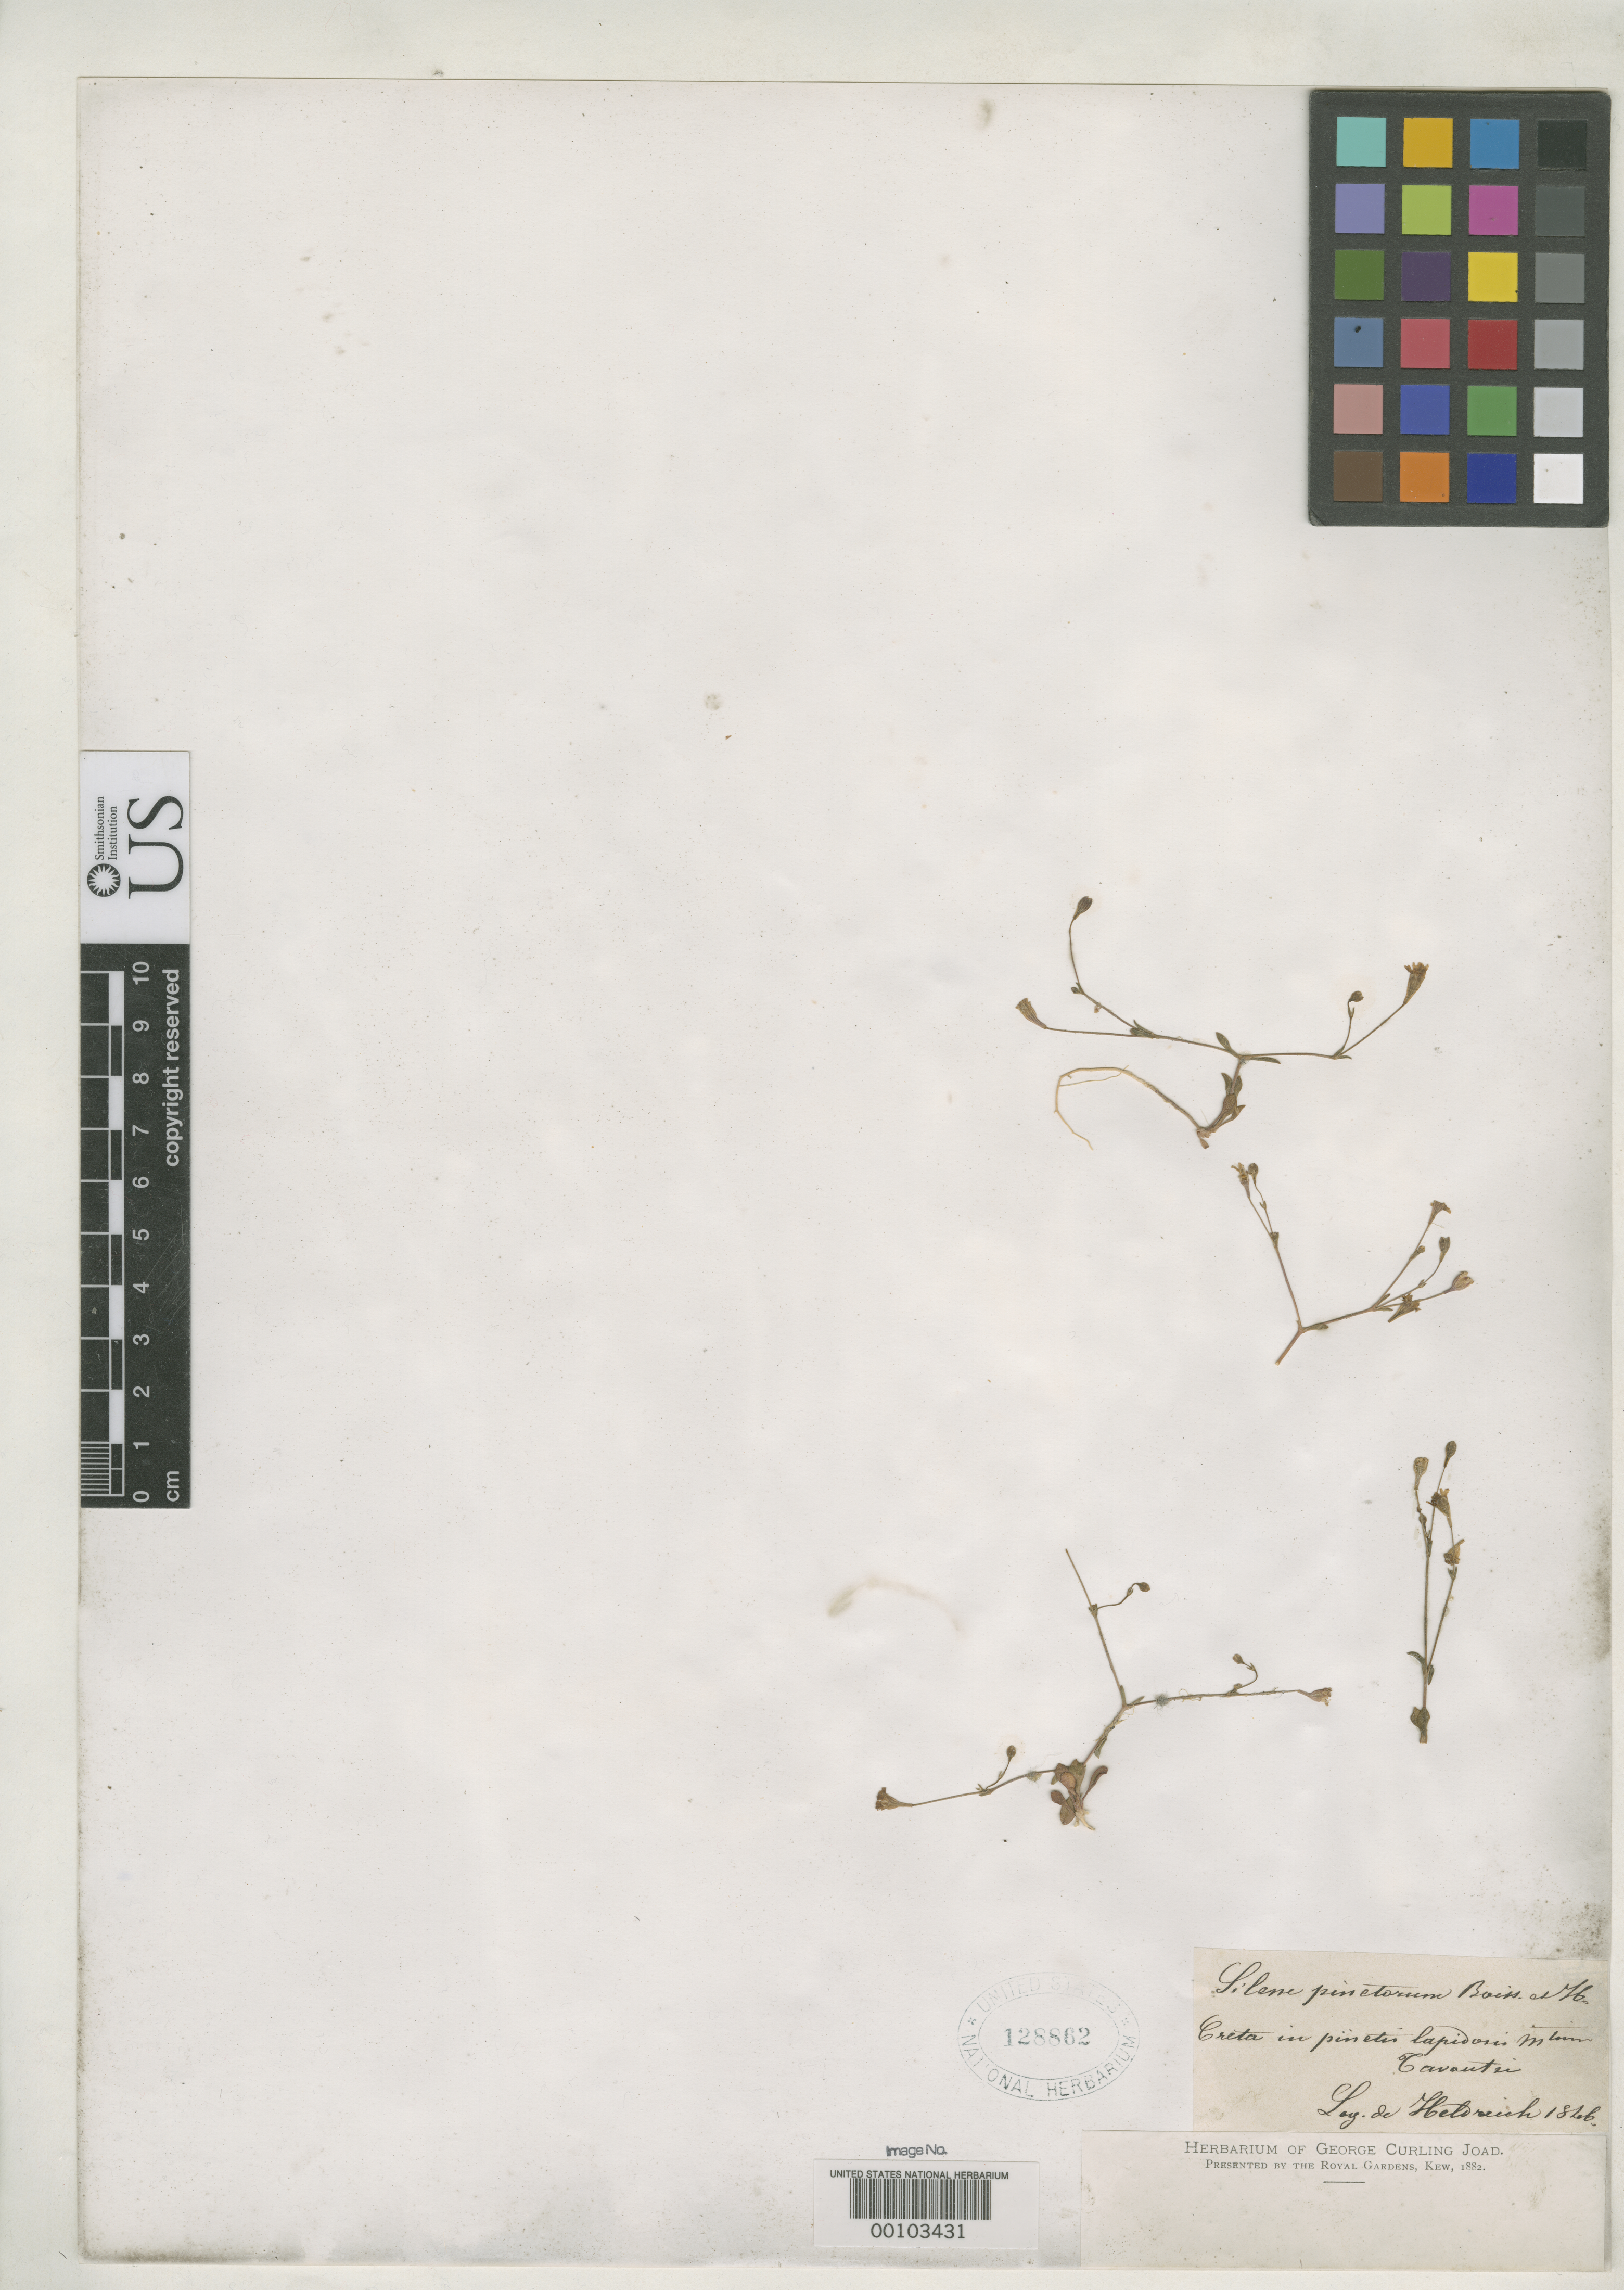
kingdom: Plantae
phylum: Tracheophyta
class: Magnoliopsida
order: Caryophyllales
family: Caryophyllaceae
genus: Silene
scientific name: Silene pinetorum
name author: Boiss. & Heldr. in Boiss.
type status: Type Collection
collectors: T. H. von Heldreich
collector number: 1846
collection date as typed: Apr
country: Greece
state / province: Crete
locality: Tavoutsi, Prov. Sitia.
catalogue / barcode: US 128862